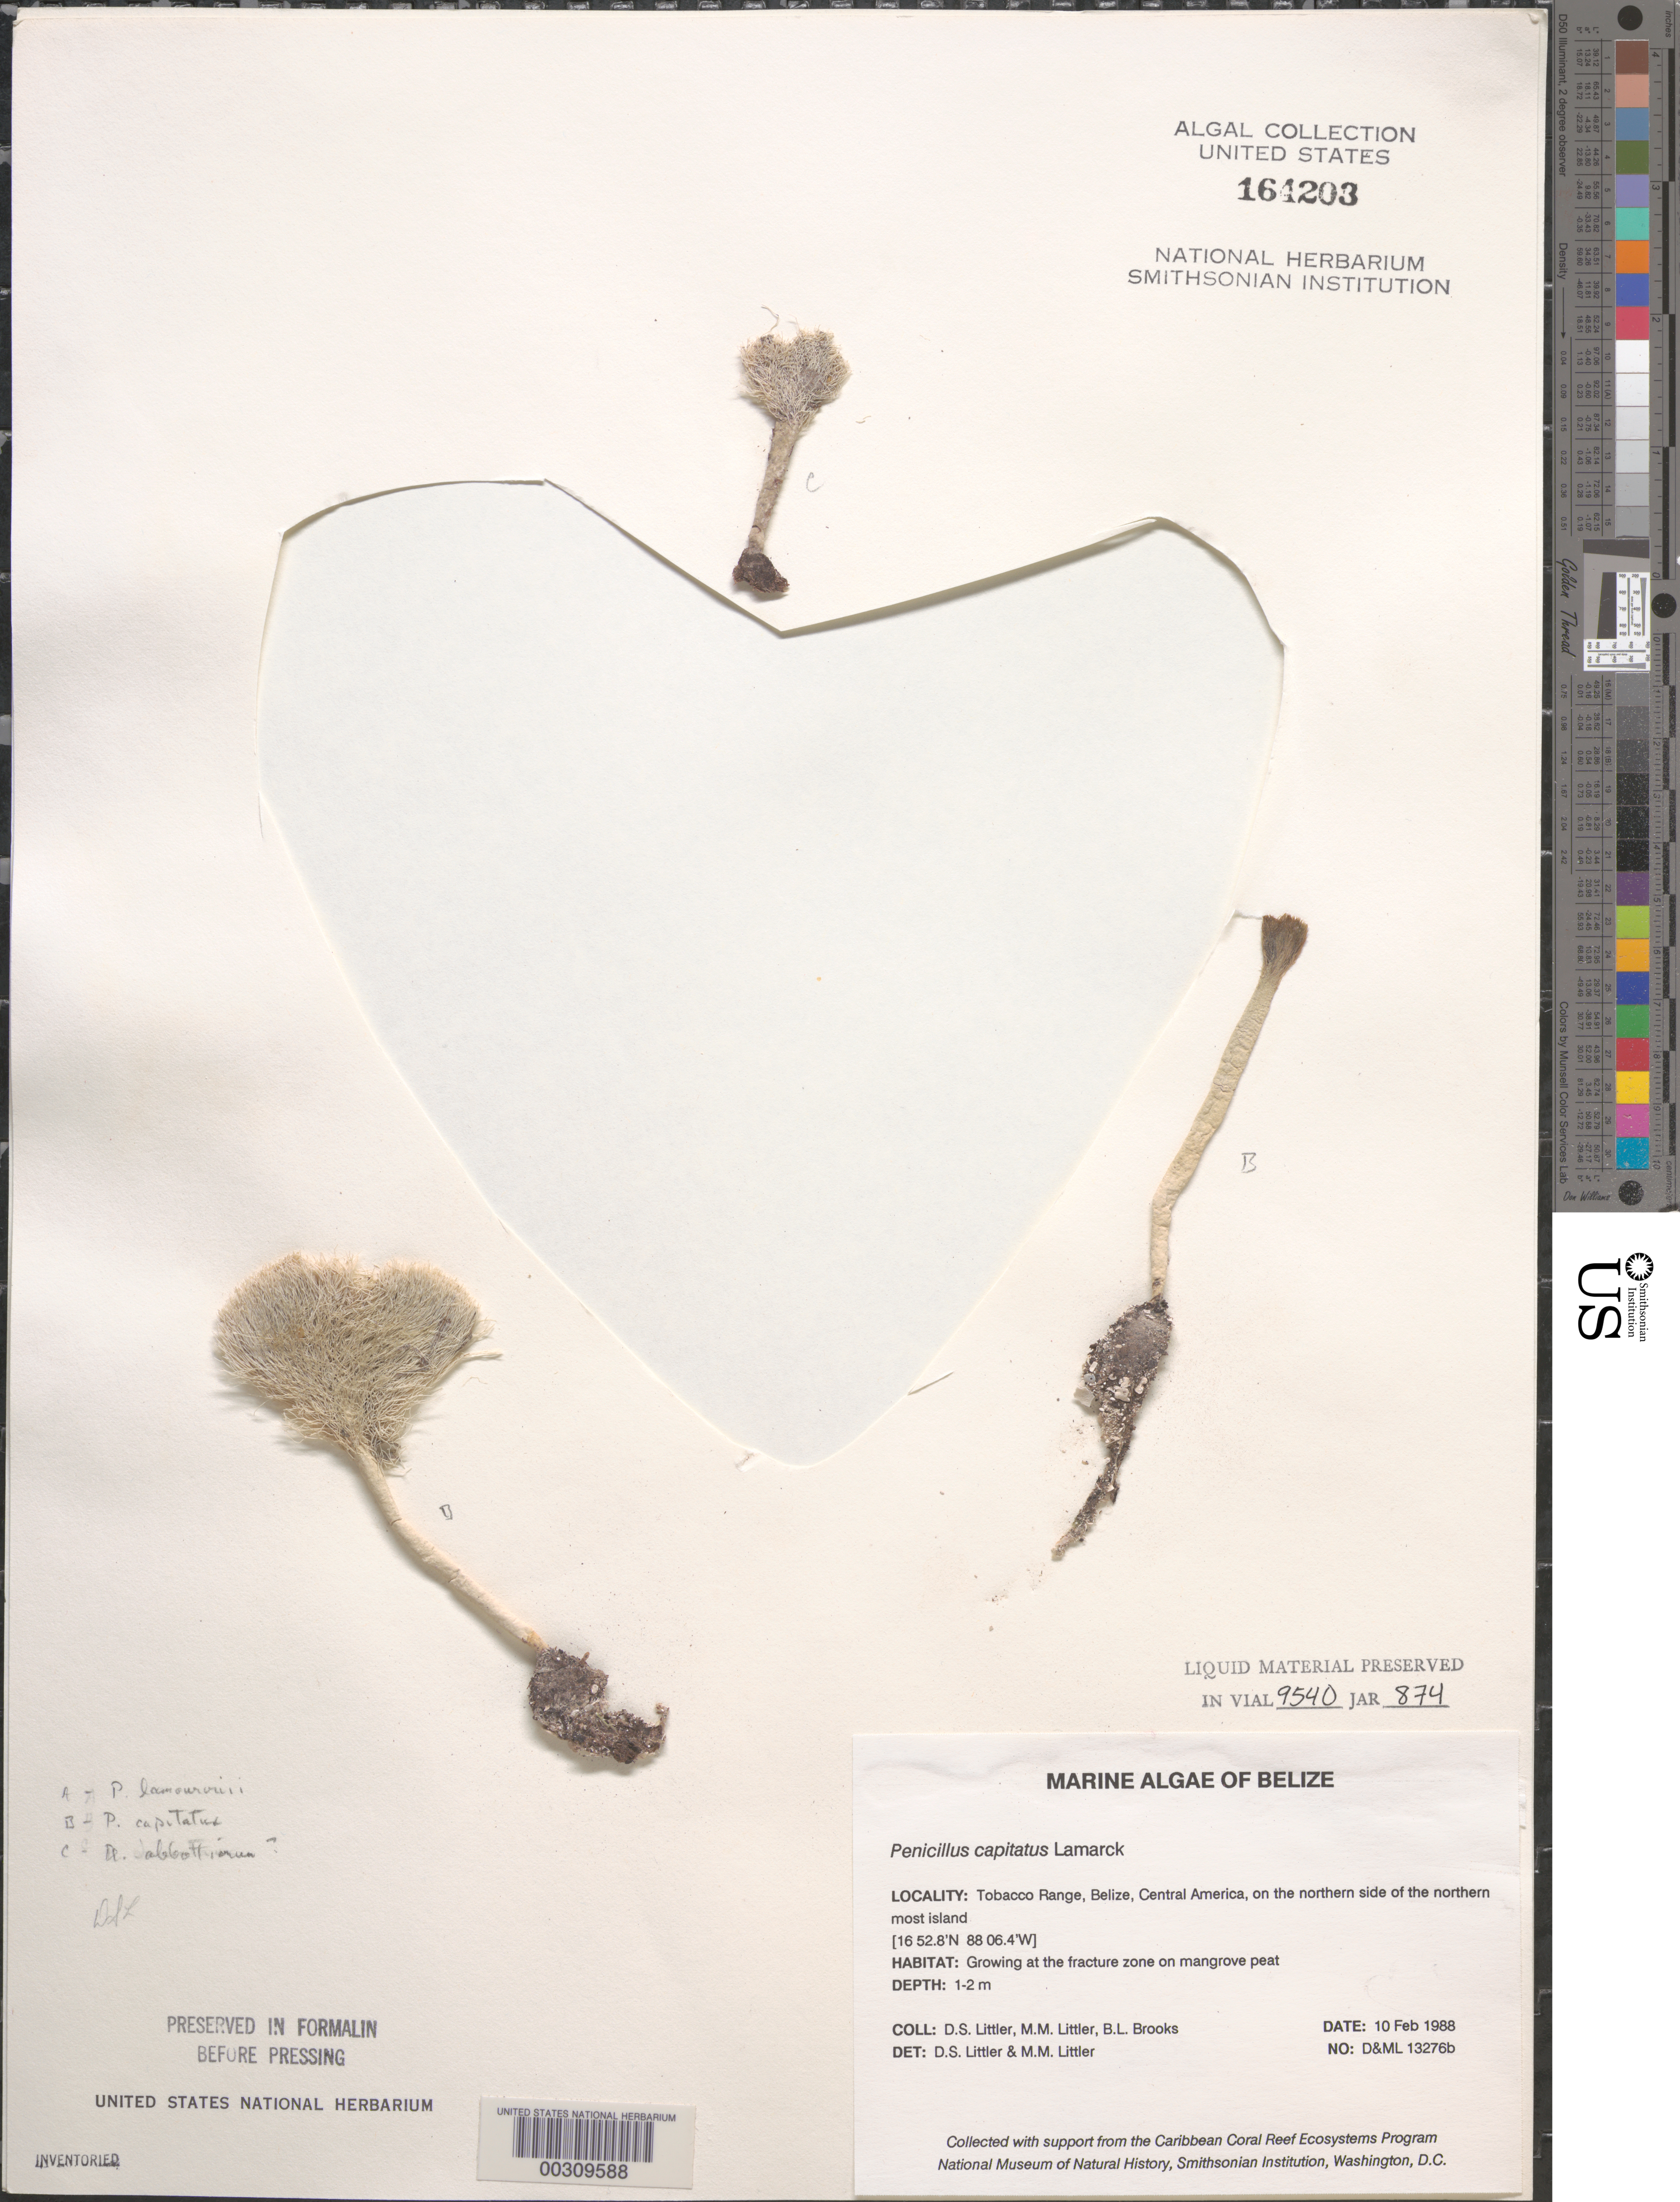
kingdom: Plantae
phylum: Chlorophyta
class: Ulvophyceae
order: Bryopsidales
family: Udoteaceae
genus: Penicillus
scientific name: Penicillus capitatus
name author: Lam.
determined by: Littler, D. S.; Littler, M. M.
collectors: D. S. Littler, M. M. Littler & B. Brooks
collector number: D&ML 13276b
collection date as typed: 10 Feb 1988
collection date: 1988-02-10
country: Belize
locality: Tobacco Cay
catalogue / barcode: US 164203